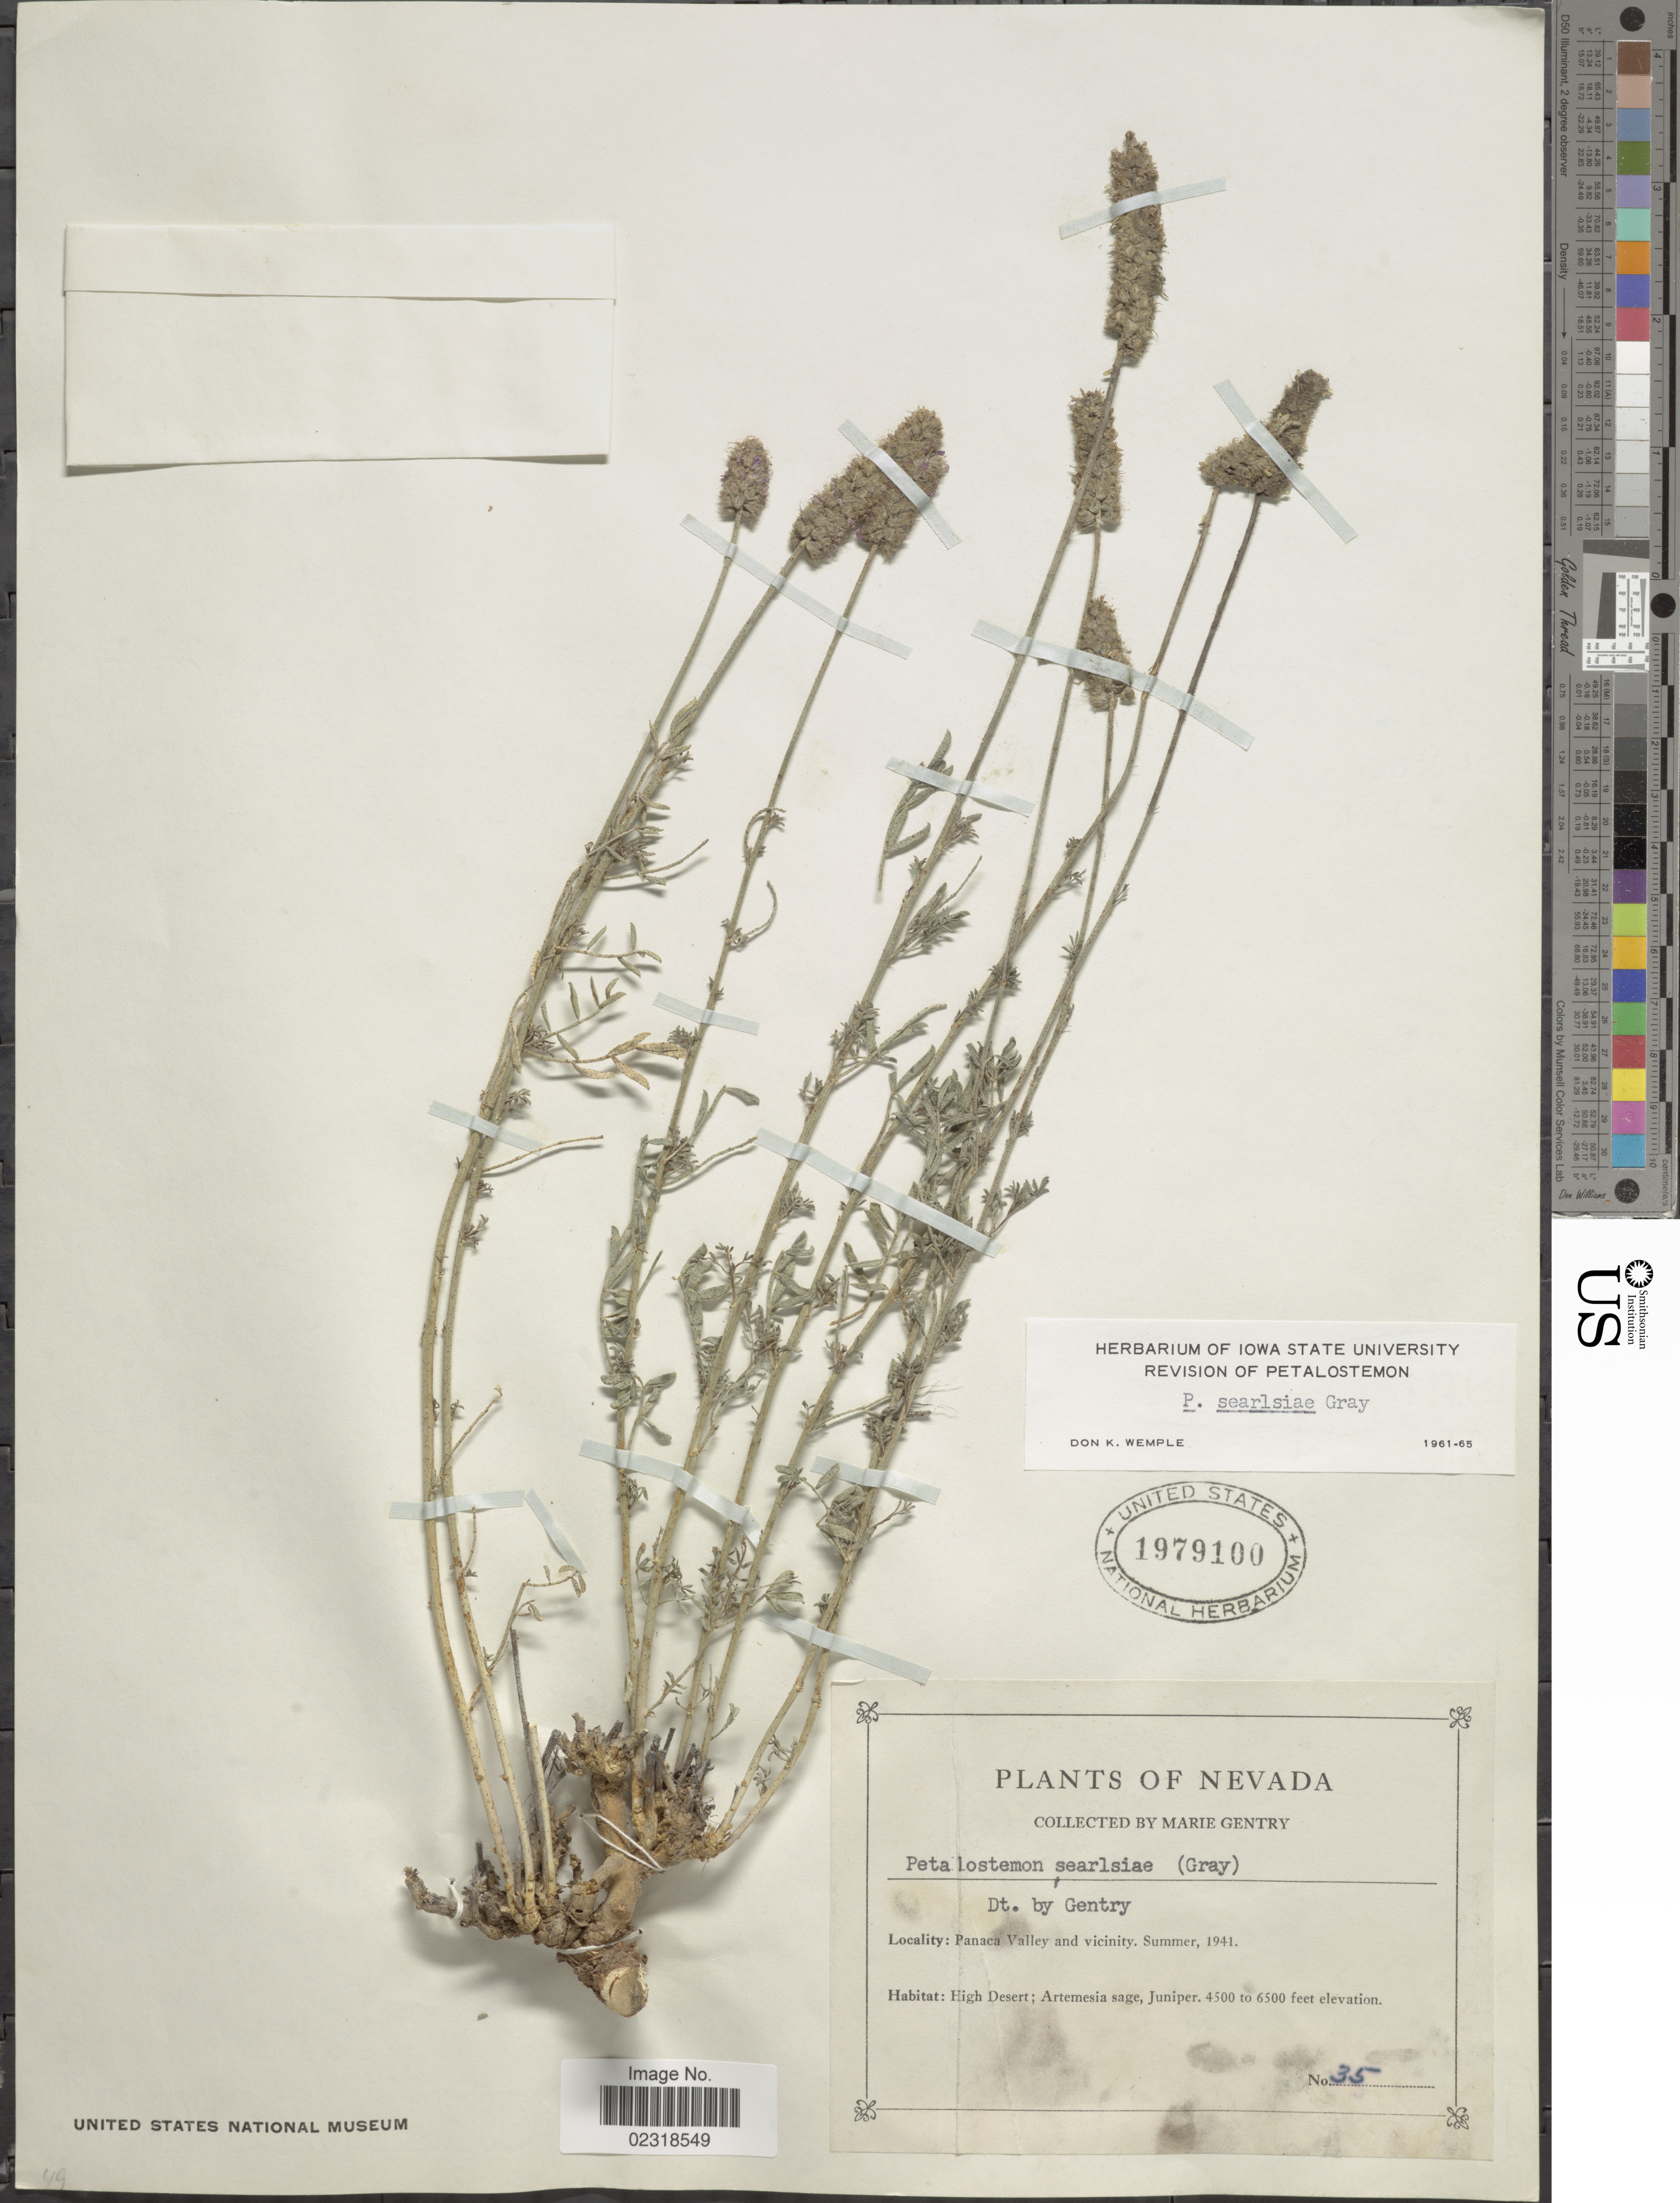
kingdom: Plantae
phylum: Tracheophyta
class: Magnoliopsida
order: Fabales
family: Fabaceae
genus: Dalea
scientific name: Dalea searlsiae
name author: (A. Gray) Barneby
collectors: M. Gentry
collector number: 35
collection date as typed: Summer 1941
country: United States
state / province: Nevada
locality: Panaca Valley and vicinity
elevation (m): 1372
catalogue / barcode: US 1979100